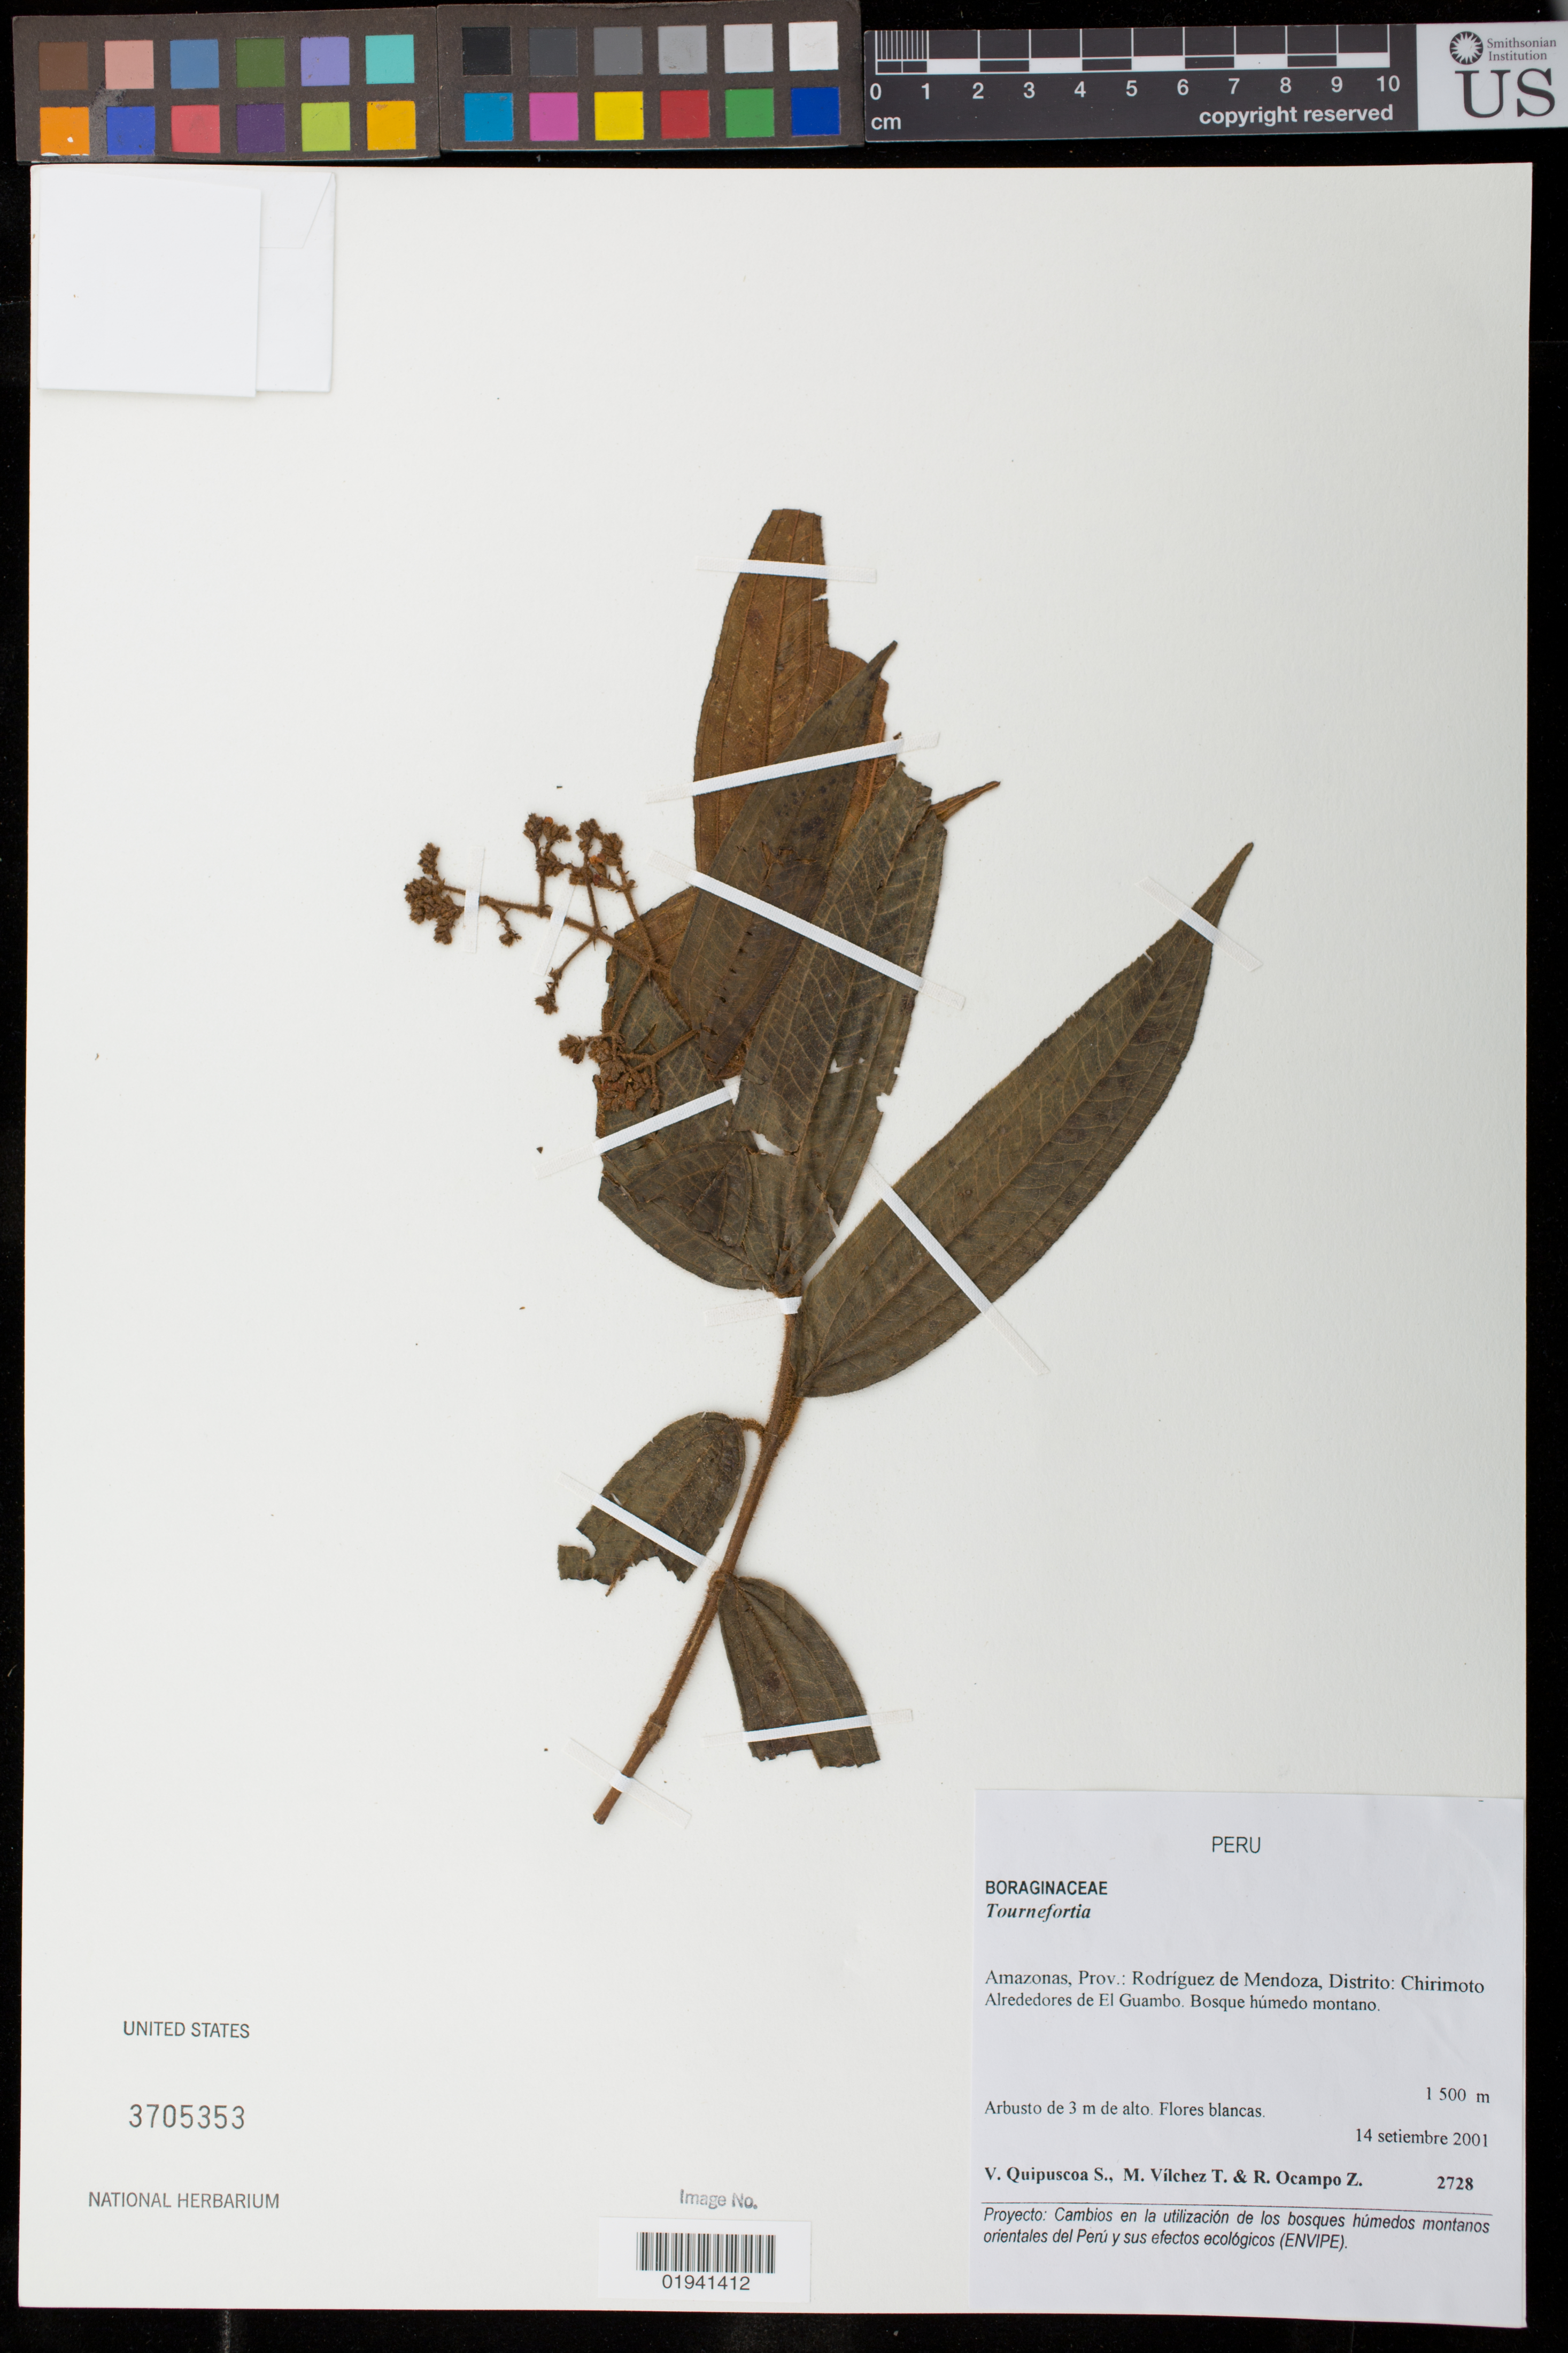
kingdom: Plantae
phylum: Tracheophyta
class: Magnoliopsida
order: Boraginales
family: Heliotropiaceae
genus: Tournefortia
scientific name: Tournefortia sp.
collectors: V. Quipuscoa S., M. Vilchez & R. Ocampo Z.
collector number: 2728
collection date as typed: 14 Sep 2001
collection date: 2001-09-14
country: Peru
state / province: Amazonas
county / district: Rodríguez de Mendoza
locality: Dstrito Chirimoto, Alrededores de El Guambo.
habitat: bosque humedo montano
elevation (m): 1500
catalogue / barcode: US 3705353